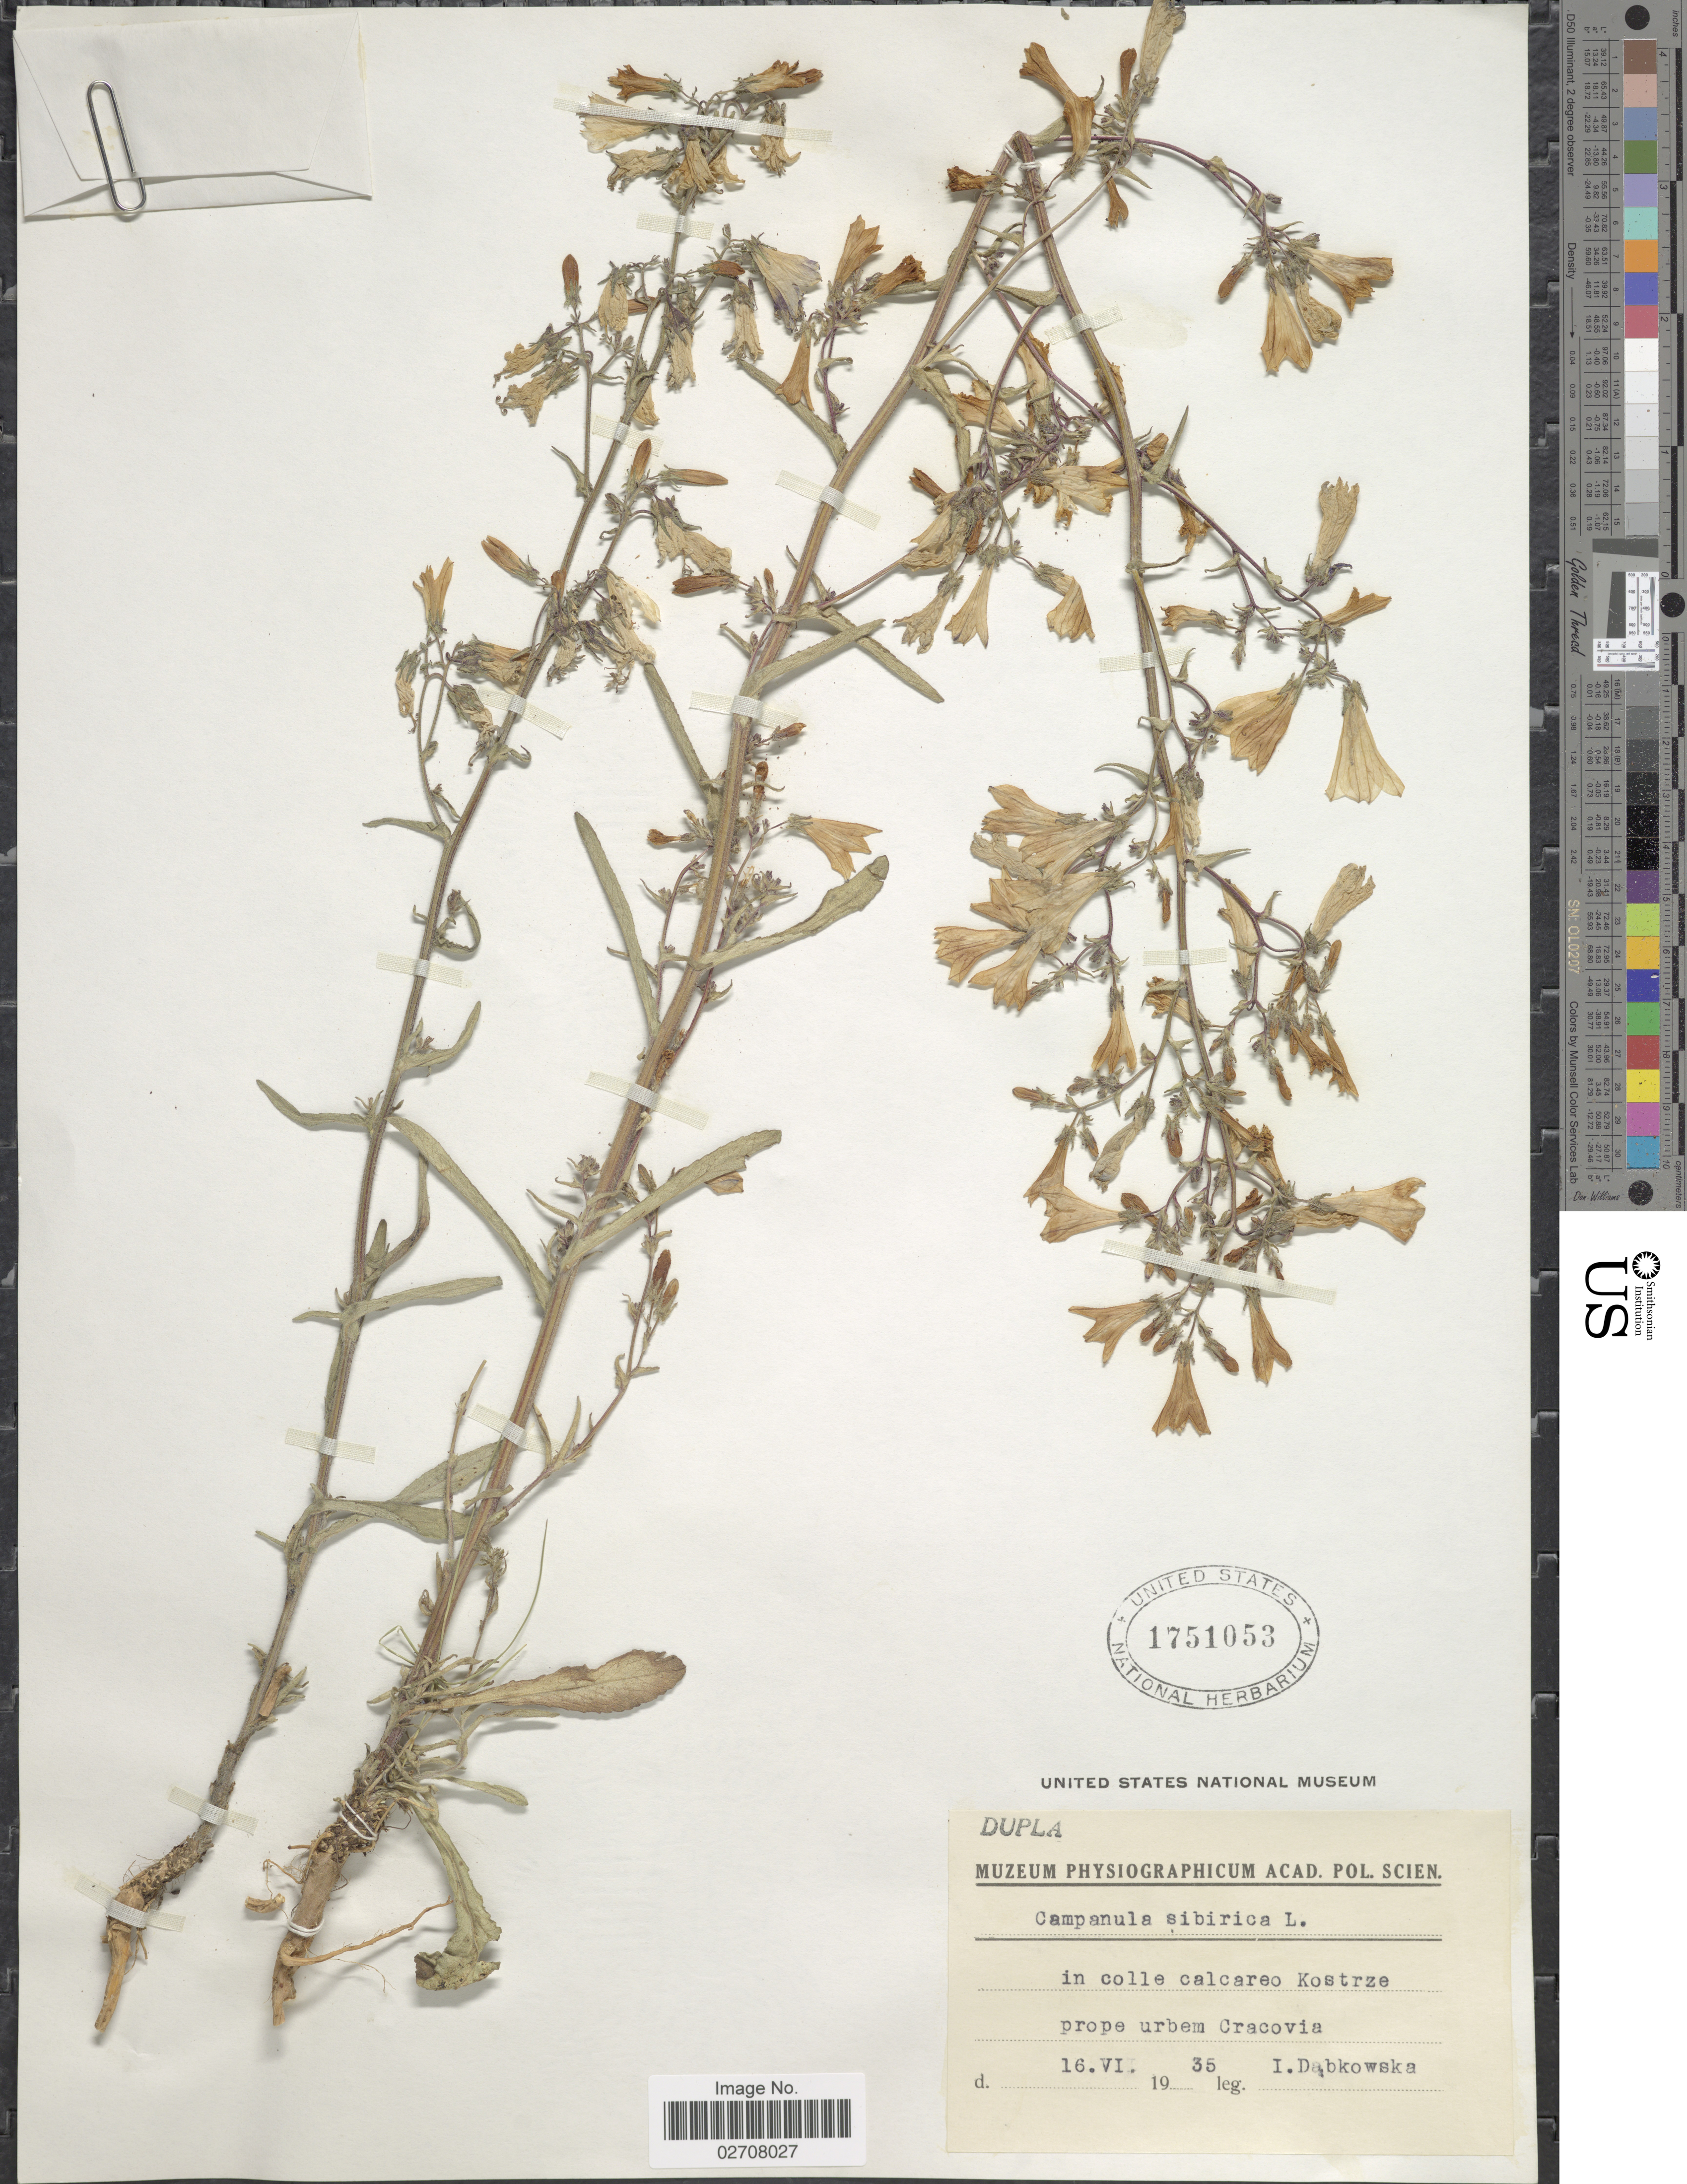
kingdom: Plantae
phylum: Tracheophyta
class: Magnoliopsida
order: Asterales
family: Campanulaceae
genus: Campanula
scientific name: Campanula sibirica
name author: L.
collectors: I. Dabkowska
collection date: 1935-06-16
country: Poland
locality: In colle calcareo Kostrze prope urbem Cracovia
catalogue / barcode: US 1751053